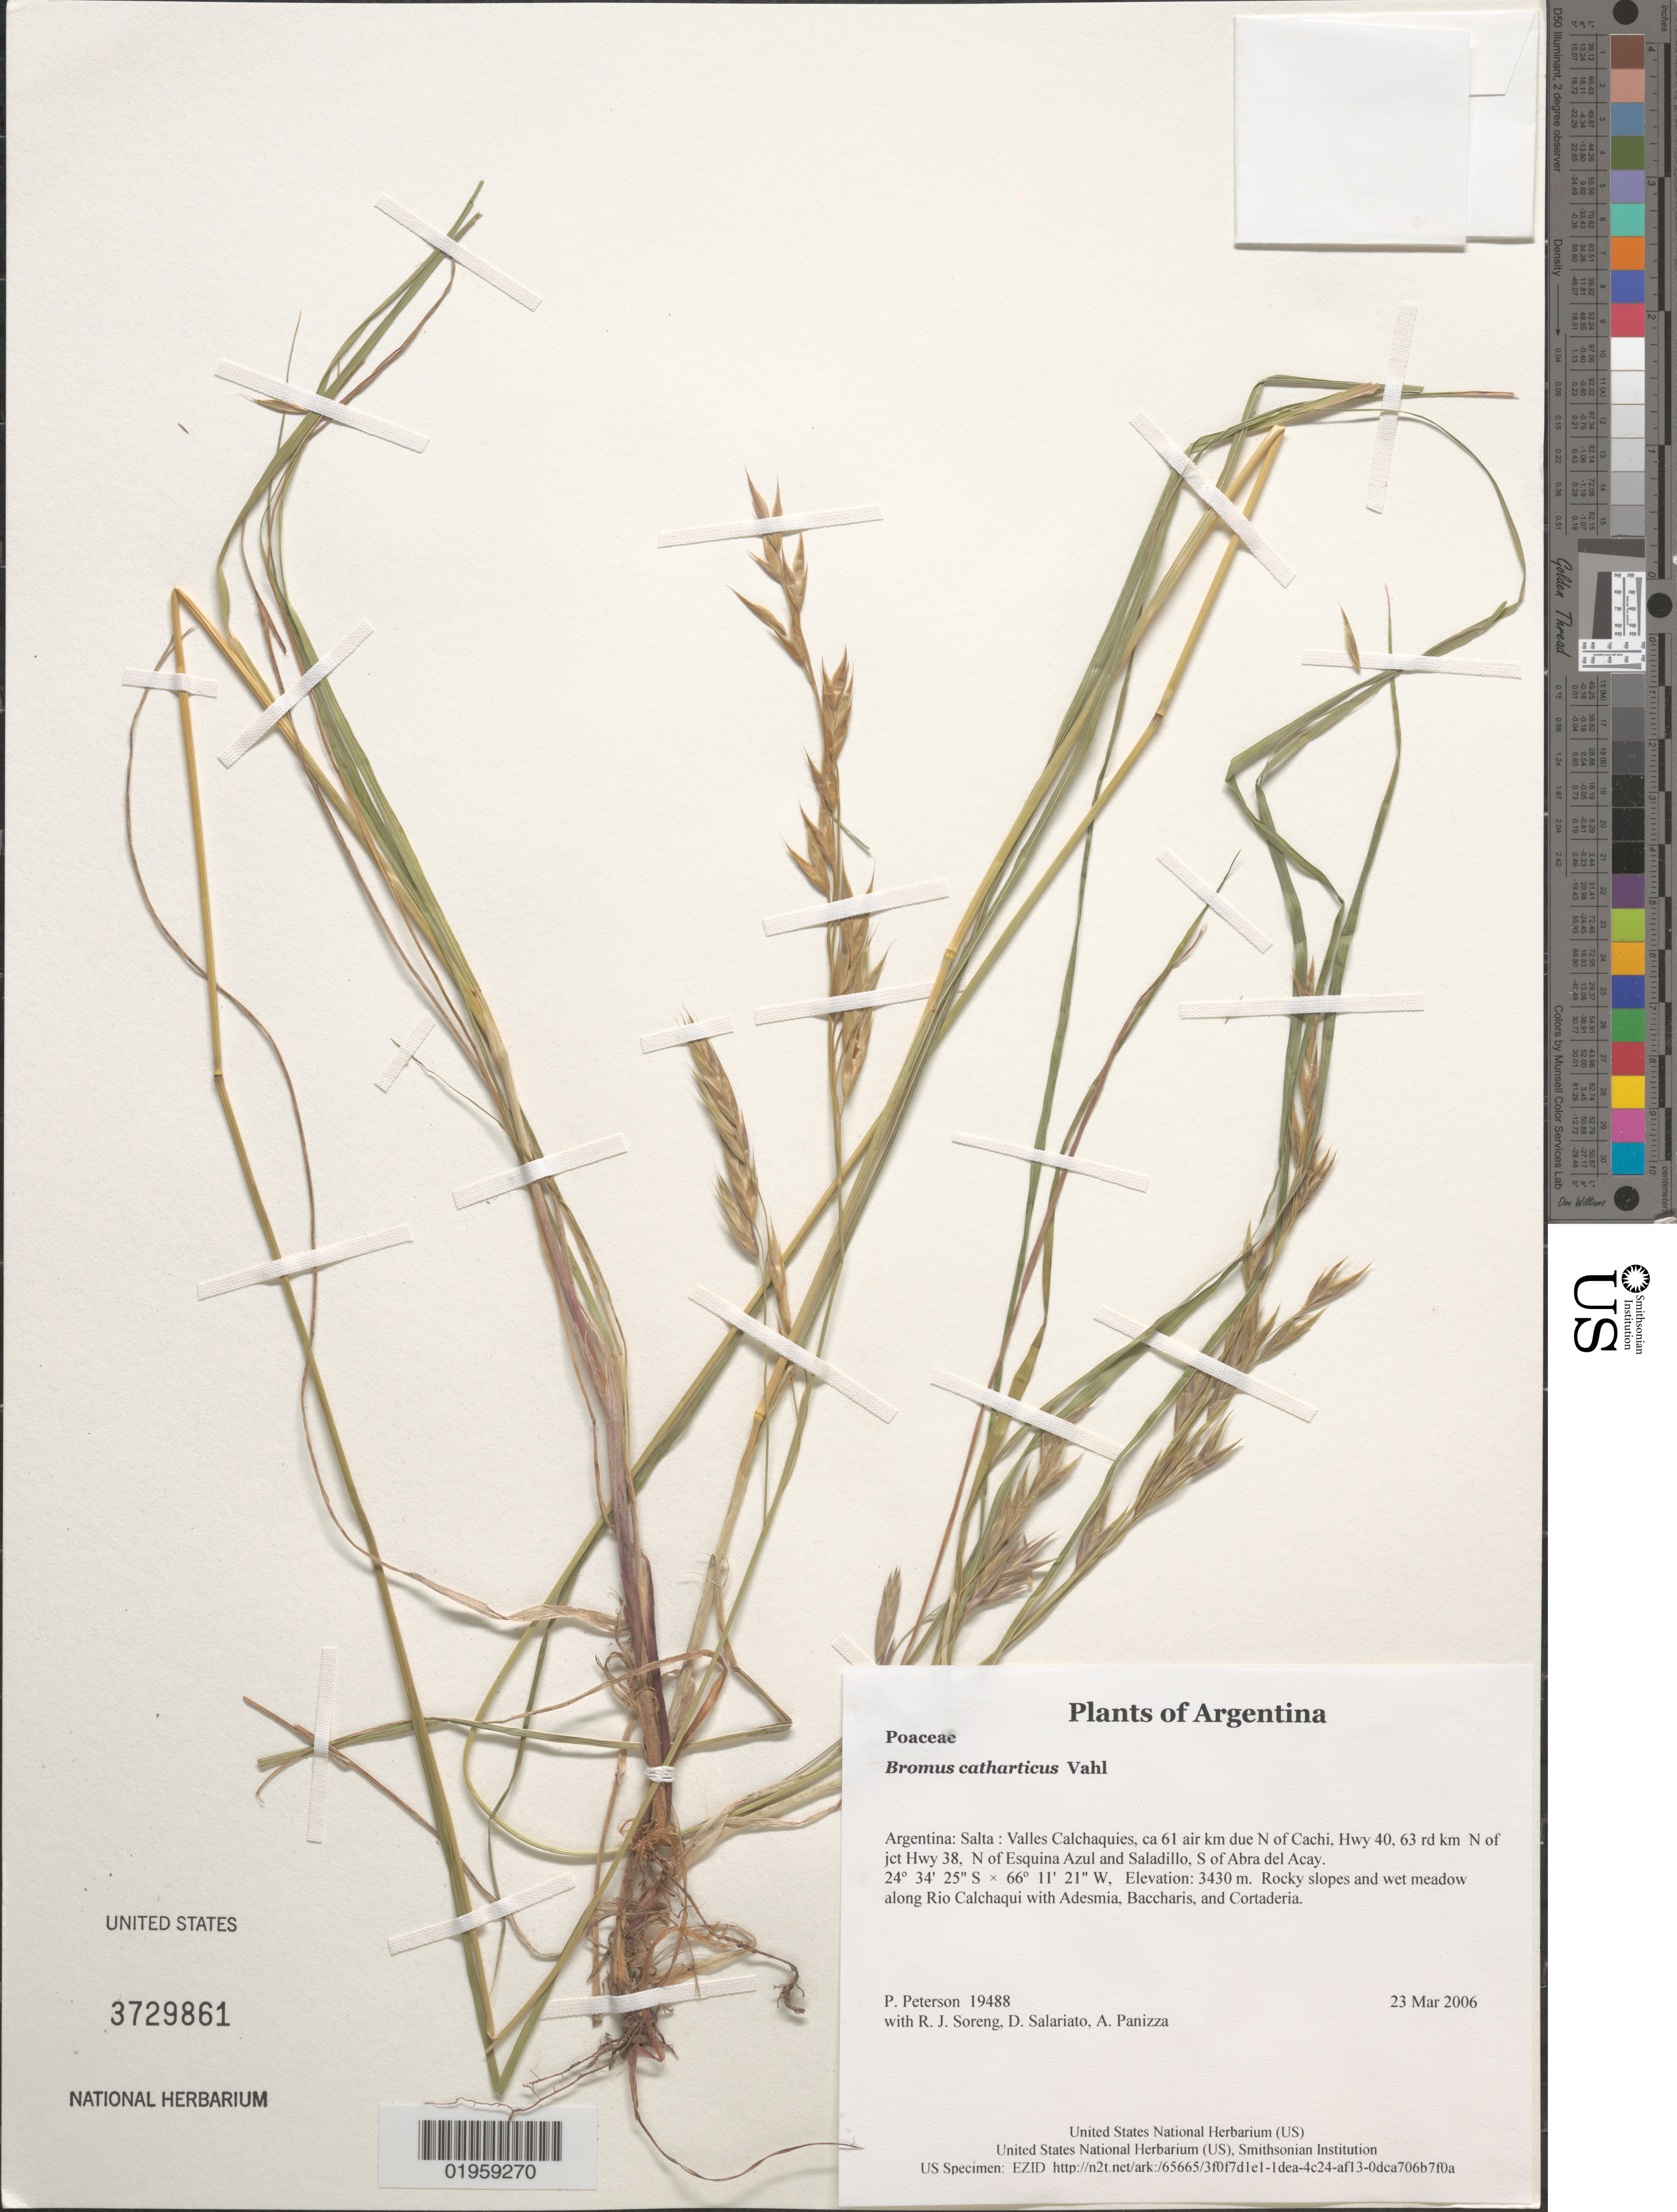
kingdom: Plantae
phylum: Tracheophyta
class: Liliopsida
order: Poales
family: Poaceae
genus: Bromus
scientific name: Bromus catharticus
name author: Vahl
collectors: P. M. Peterson, R. J. Soreng, D. Salariato & A. Panizza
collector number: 19488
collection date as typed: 23 Mar 2006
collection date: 2006-03-23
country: Argentina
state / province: Salta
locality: Valles Calchaquies, ca 61 air km due N of Cachi, Hwy 40, 63 rd km N of jct Hwy 38, N of Esquina Azul and Saladillo, S of Abra del Acay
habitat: Rocky slopes and wet meadow along Rio Calchaqui with Adesmia, Baccharis, and Cortaderia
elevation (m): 3430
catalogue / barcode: US 3729861